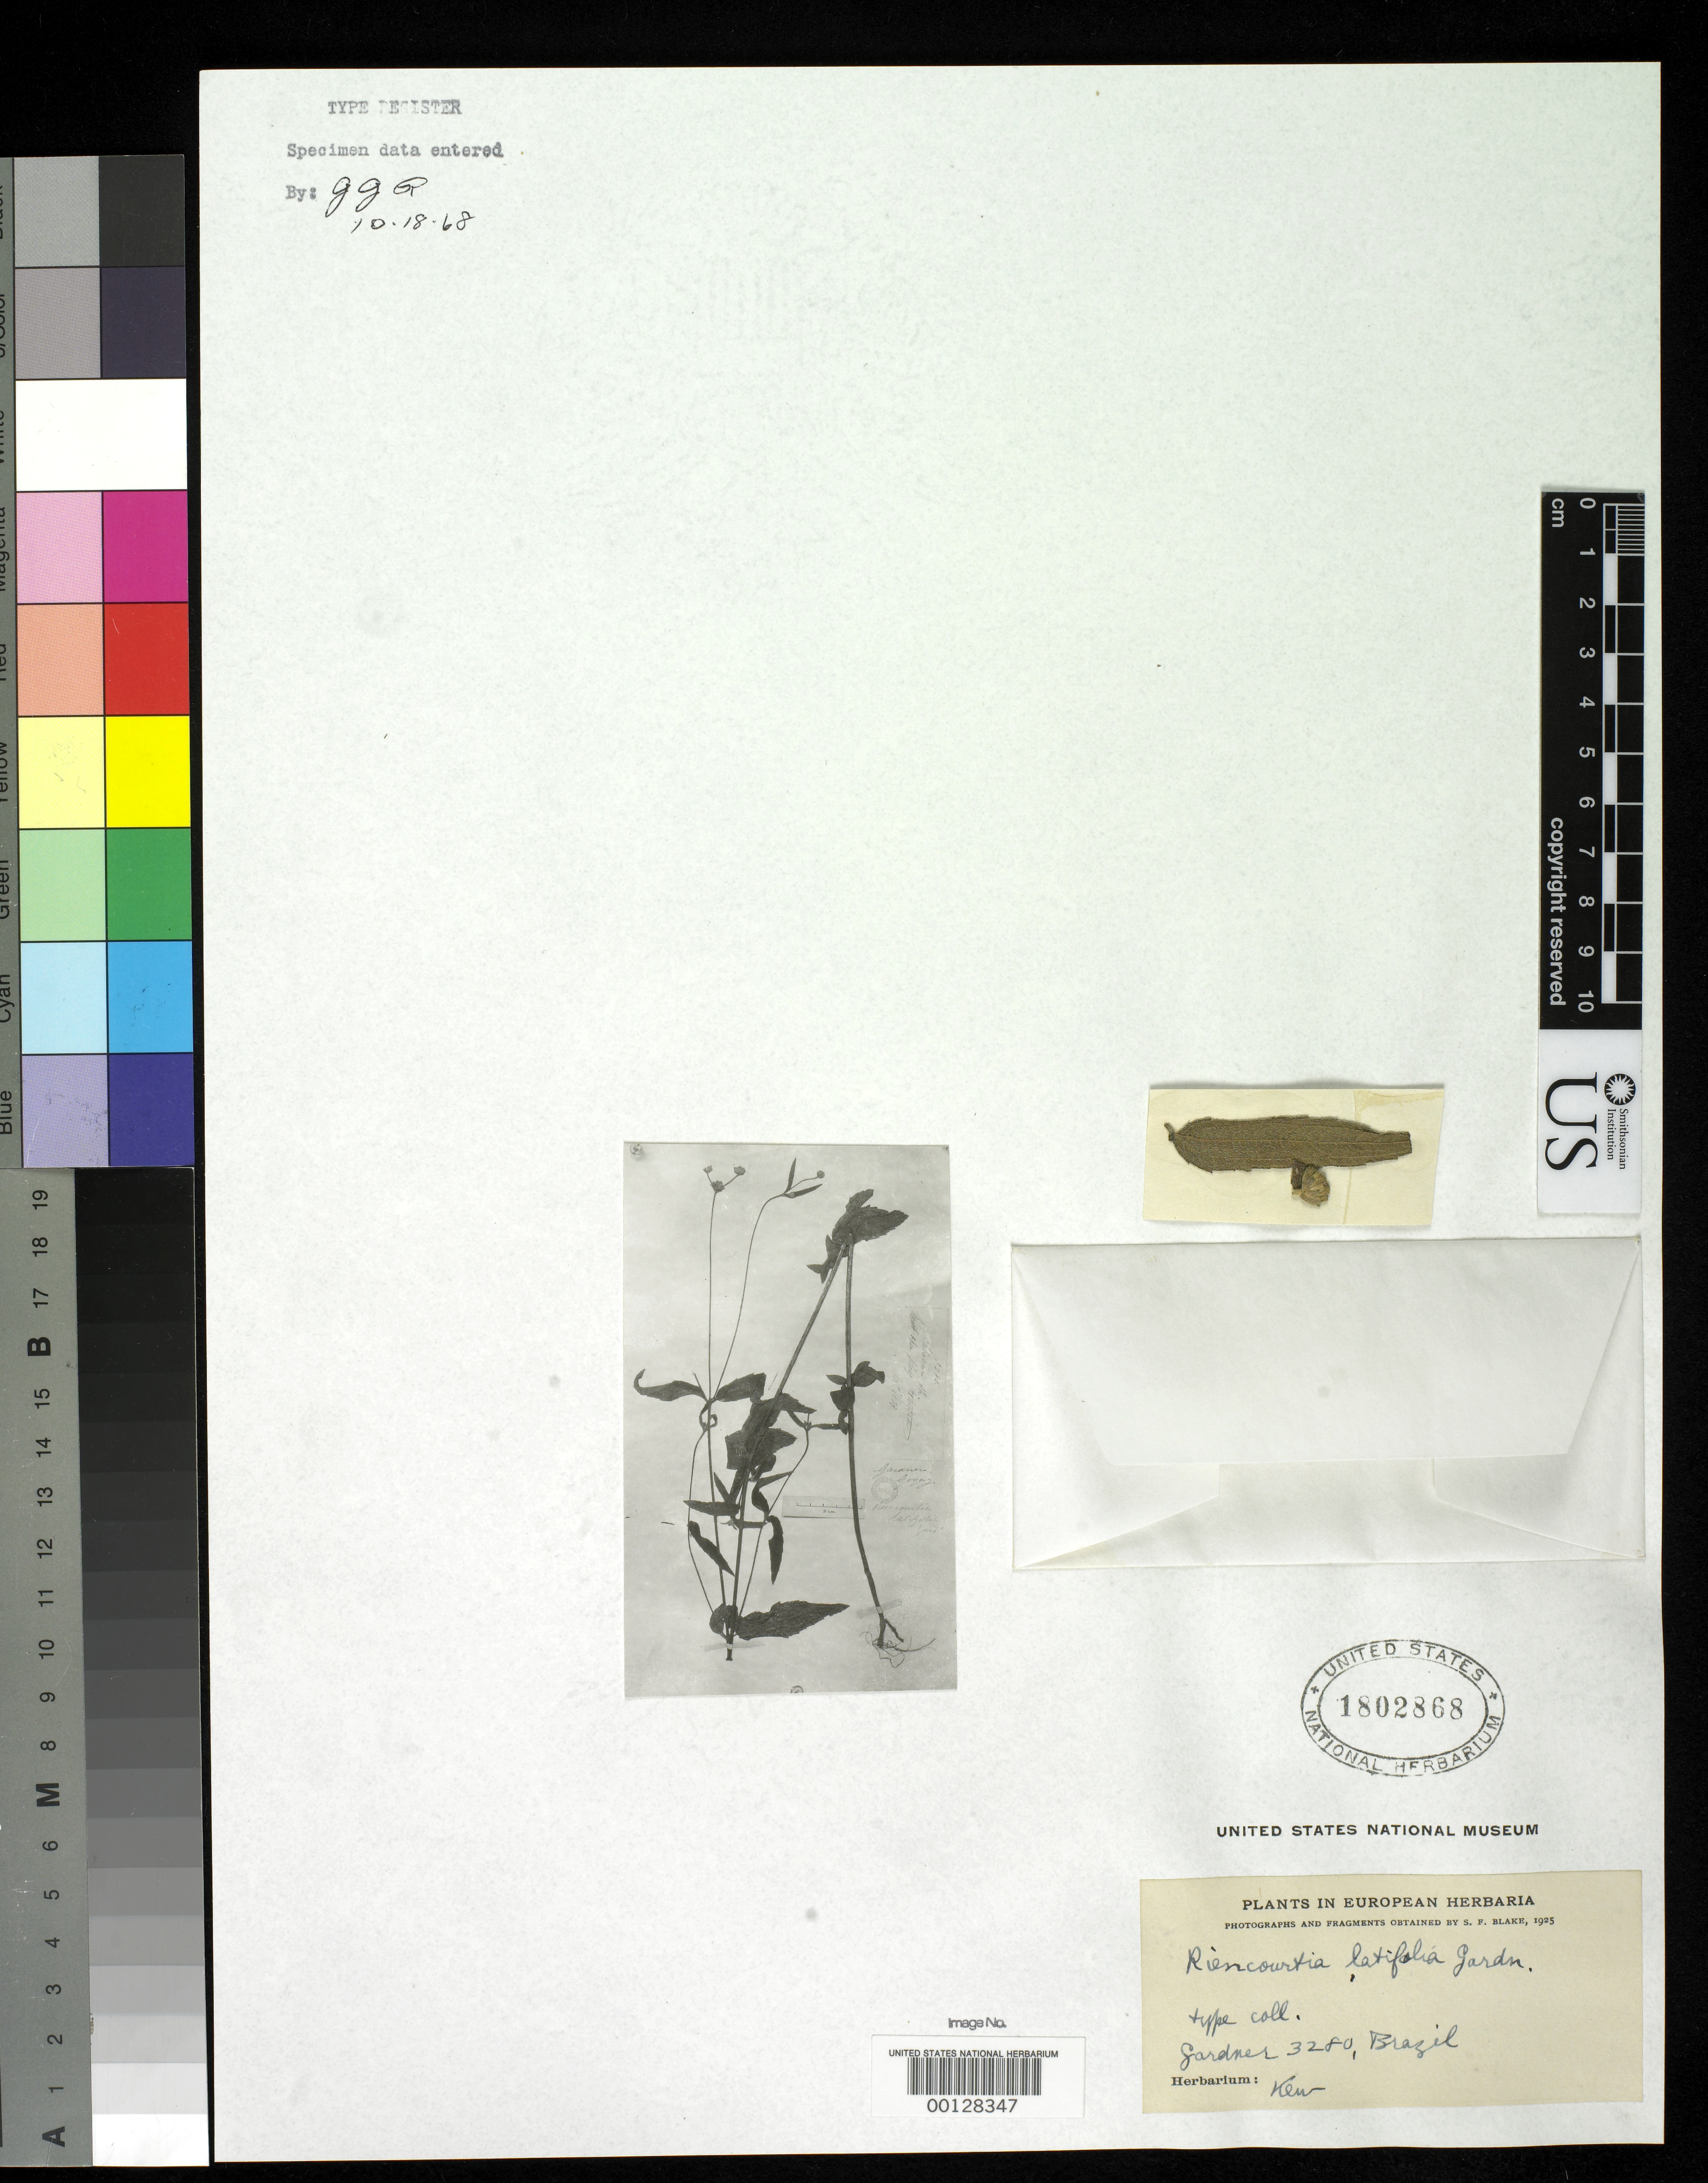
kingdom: Plantae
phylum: Tracheophyta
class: Magnoliopsida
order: Asterales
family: Asteraceae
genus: Riencourtia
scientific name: Riencourtia latifolia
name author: Gardner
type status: Type Fragment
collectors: G. Gardner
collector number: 3280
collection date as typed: Nov 1839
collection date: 1839-11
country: Brazil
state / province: Minas Gerais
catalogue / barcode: US 1802868